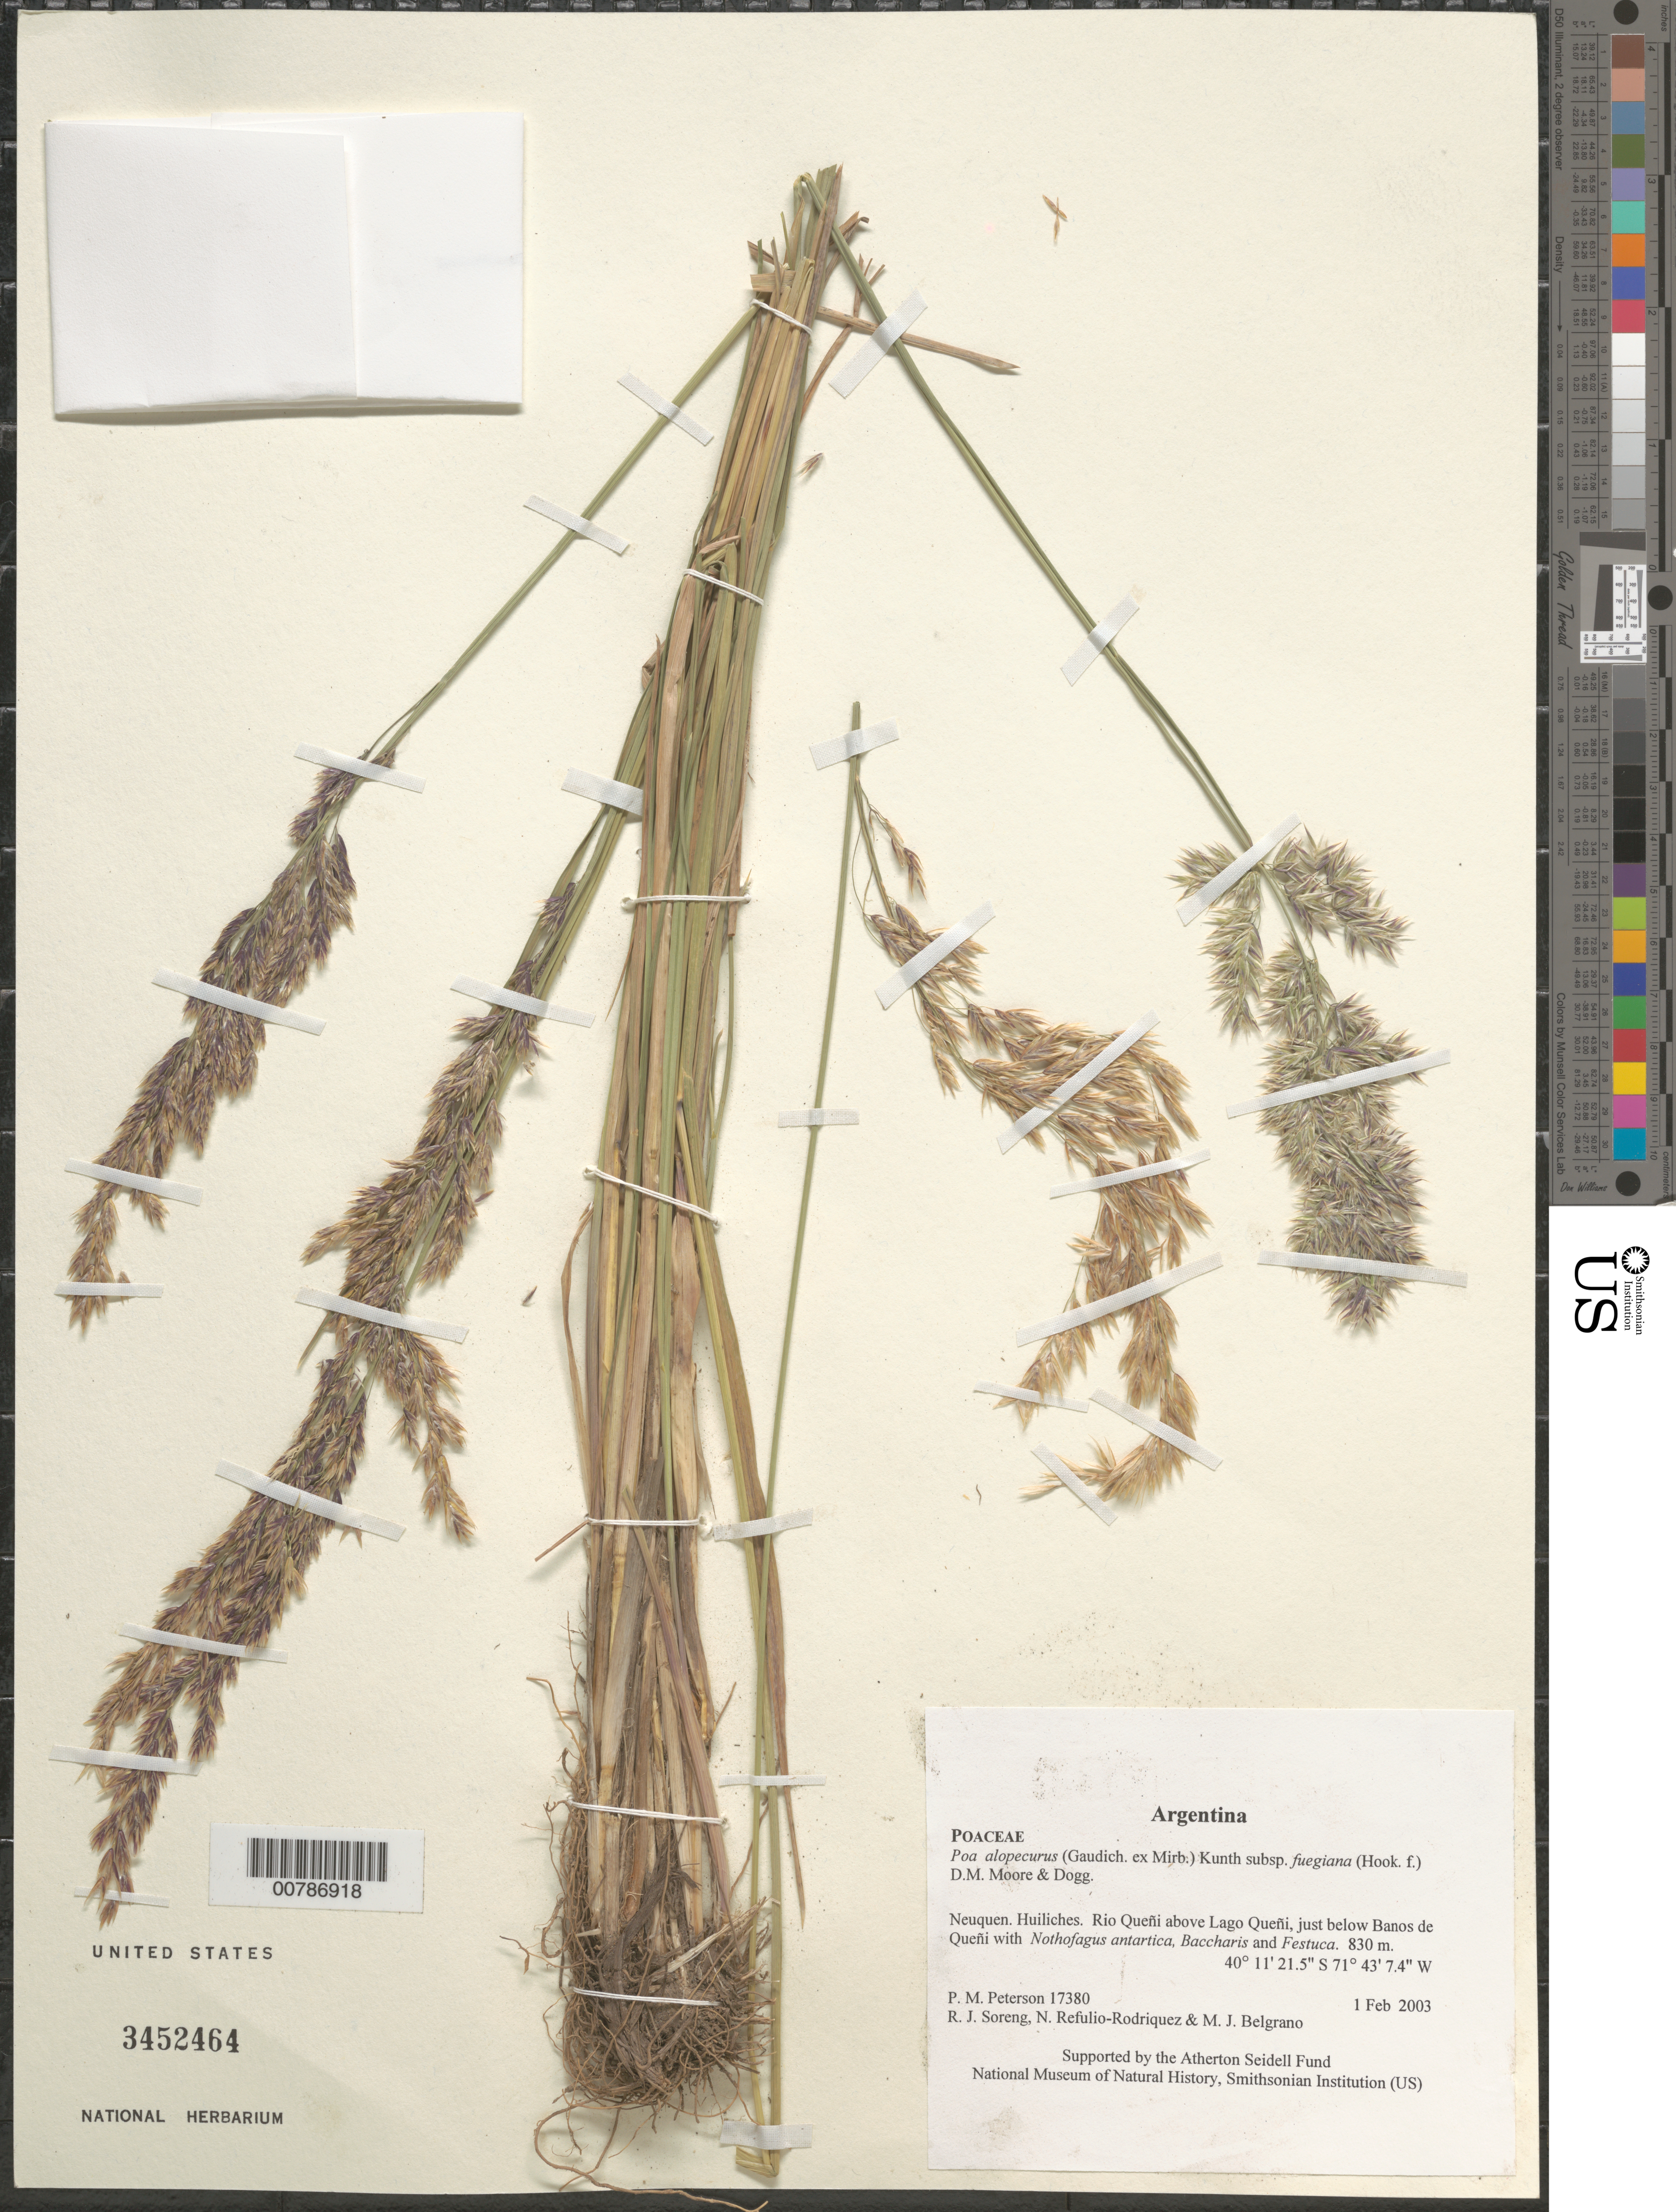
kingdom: Plantae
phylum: Tracheophyta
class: Liliopsida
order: Poales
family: Poaceae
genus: Poa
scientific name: Poa alopecurus subsp. fuegiana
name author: (Hook. f.) D.M. Moore & Dogg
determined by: Soreng, Robert J., Research Associate (BOT), Smithsonian Institution - National Museum of Natural History (UNITED STATES)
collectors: P. M. Peterson, R. J. Soreng, N. Refulio-Rodríguez & M. Belgrano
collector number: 17380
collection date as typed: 01 Feb 2003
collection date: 2003-02-01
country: Argentina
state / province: Neuquen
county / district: Huiliches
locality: Rio Queñi above Lago Queñi, just below Banos de Queñi with Nothofagus antartica, Baccharis and Festuca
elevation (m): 830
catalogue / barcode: US 3452464